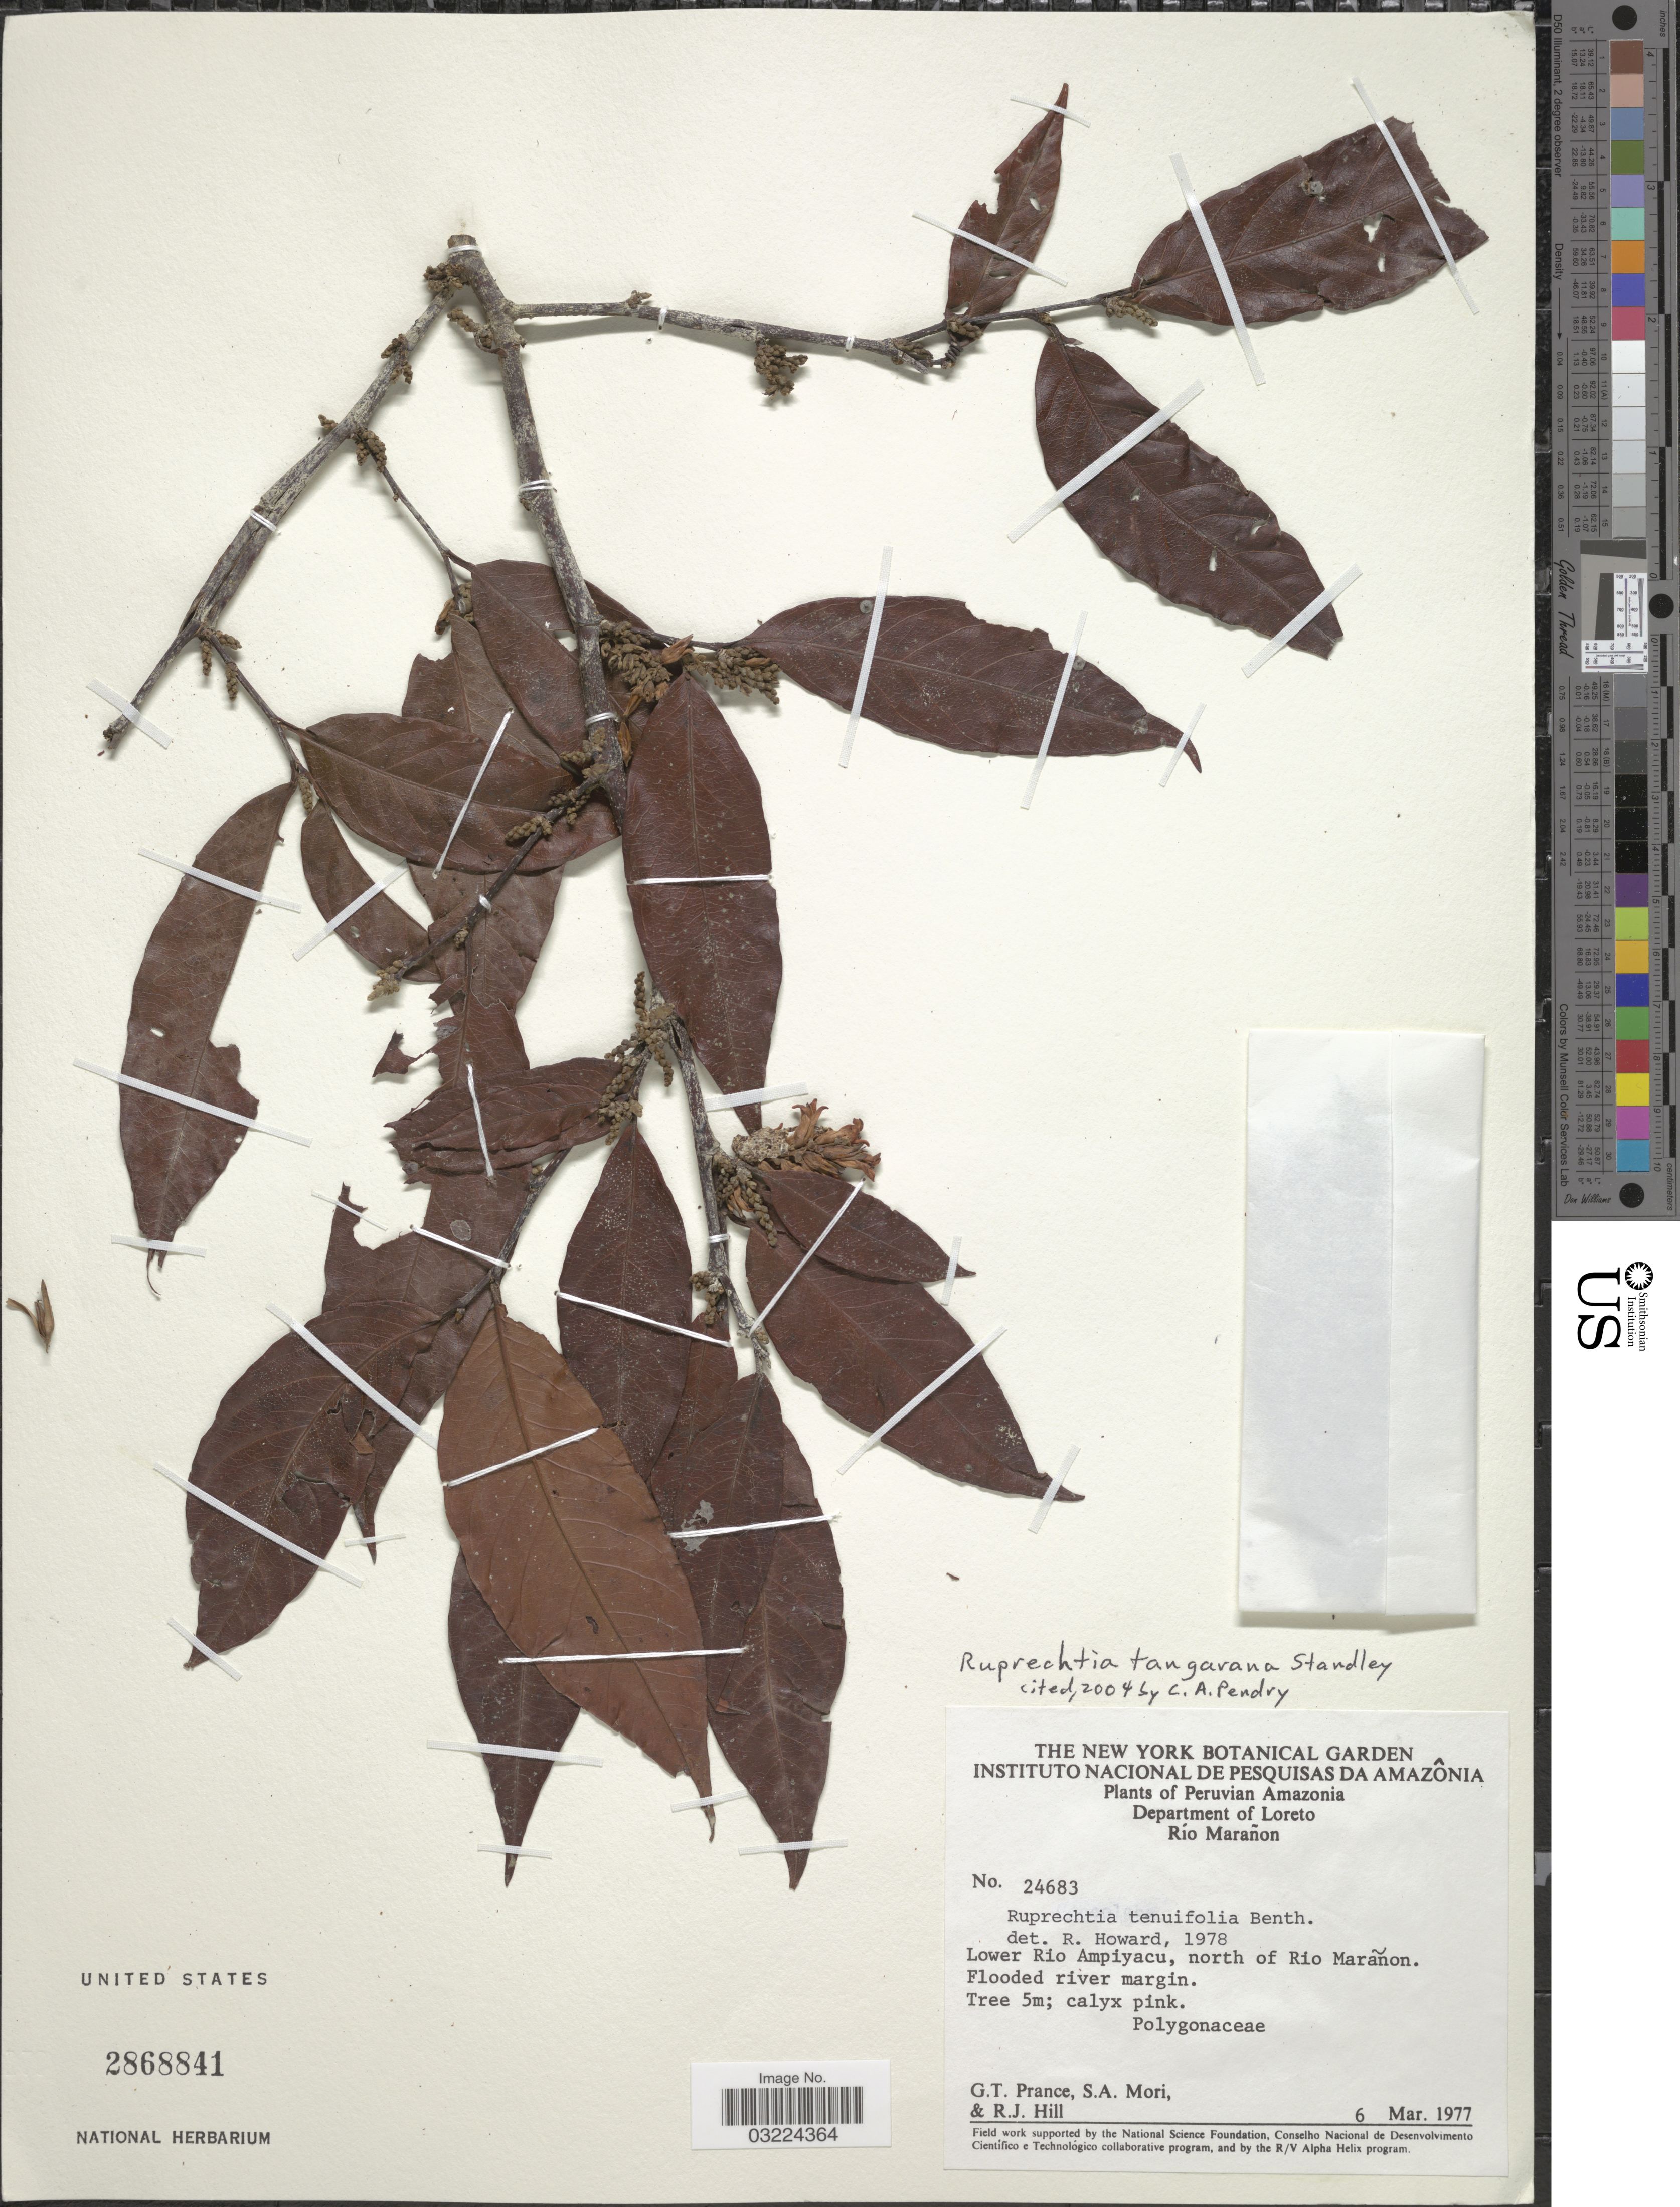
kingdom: Plantae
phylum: Tracheophyta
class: Magnoliopsida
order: Caryophyllales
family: Polygonaceae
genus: Ruprechtia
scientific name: Ruprechtia tangarana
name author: Standl.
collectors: G. T. Prance, S. Mori & R. J. Hill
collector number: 24683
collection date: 1977-03-06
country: Peru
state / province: Loreto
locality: Peruvian Amazonia. Department of Loreto. Río Marañon. Lower Rio Ampiyacu, north of Rio Marañon.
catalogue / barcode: US 2868841